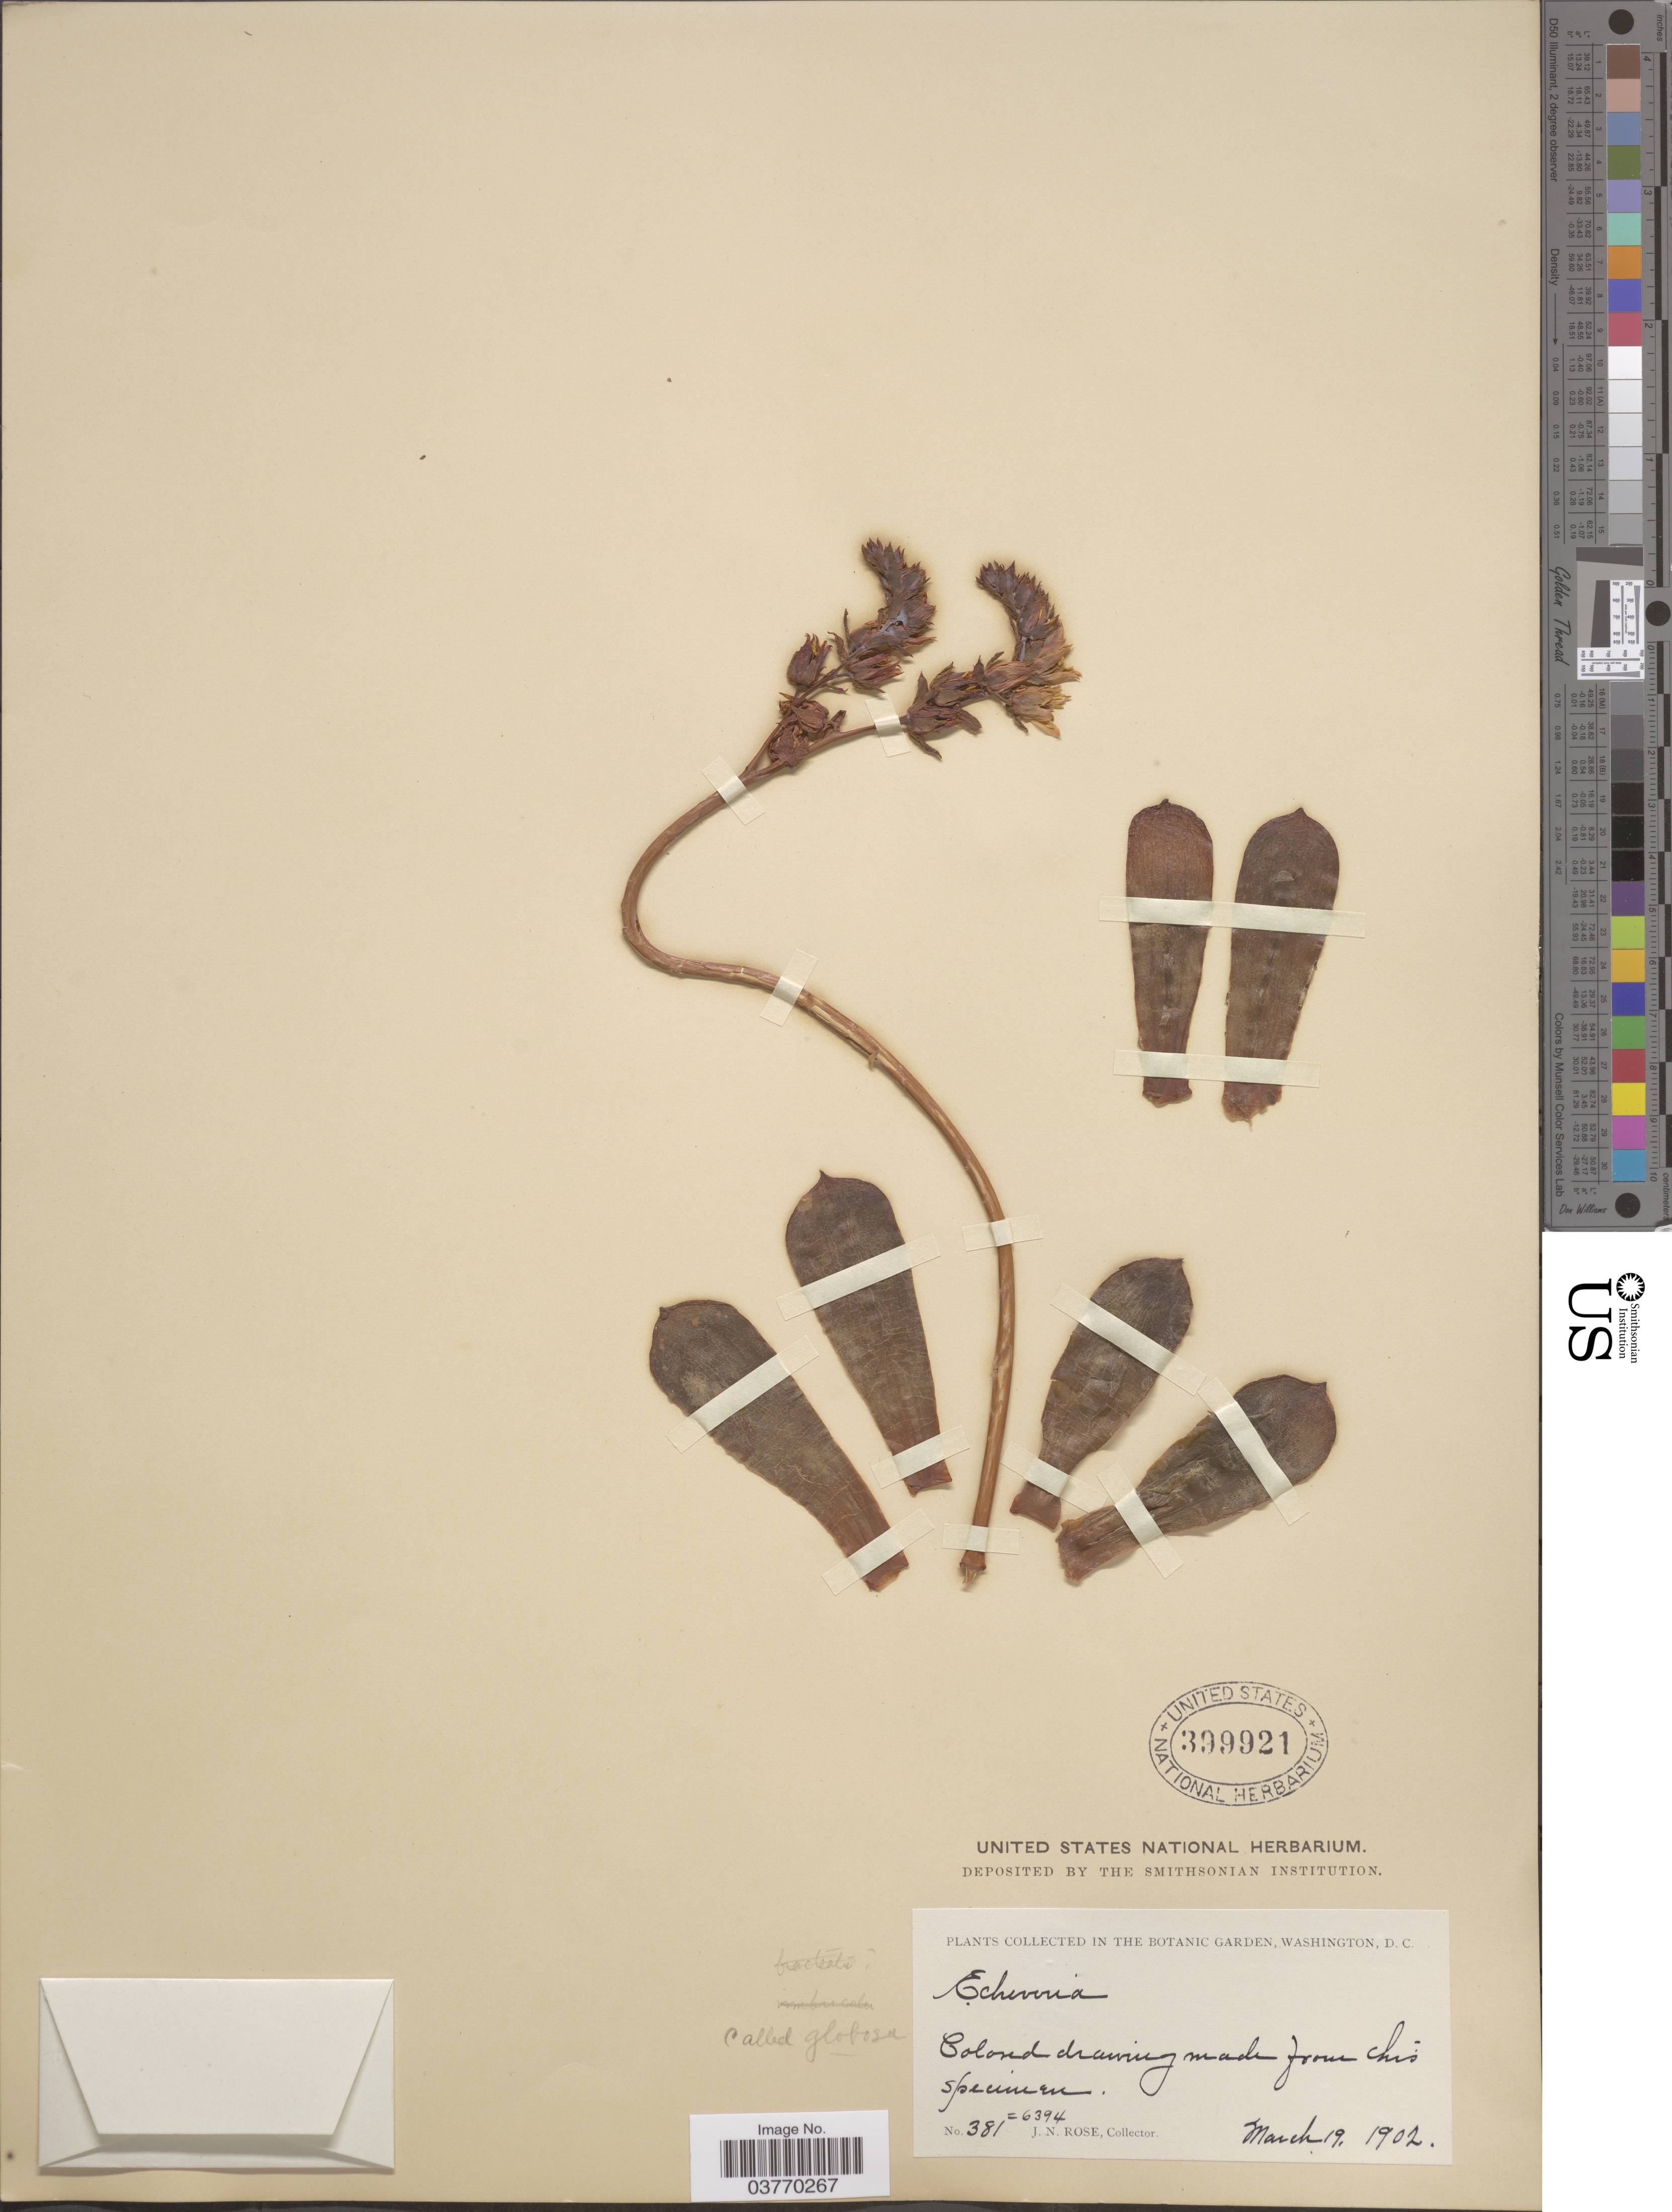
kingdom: Plantae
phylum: Tracheophyta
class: Magnoliopsida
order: Saxifragales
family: Crassulaceae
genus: Echeveria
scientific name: Echeveria globosa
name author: Hort. ex É. Morren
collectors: J. N. Rose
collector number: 381=6394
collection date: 1902-03-19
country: United States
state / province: District of Columbia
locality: The Botanic Garden, Washington D.C.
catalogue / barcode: US 399921